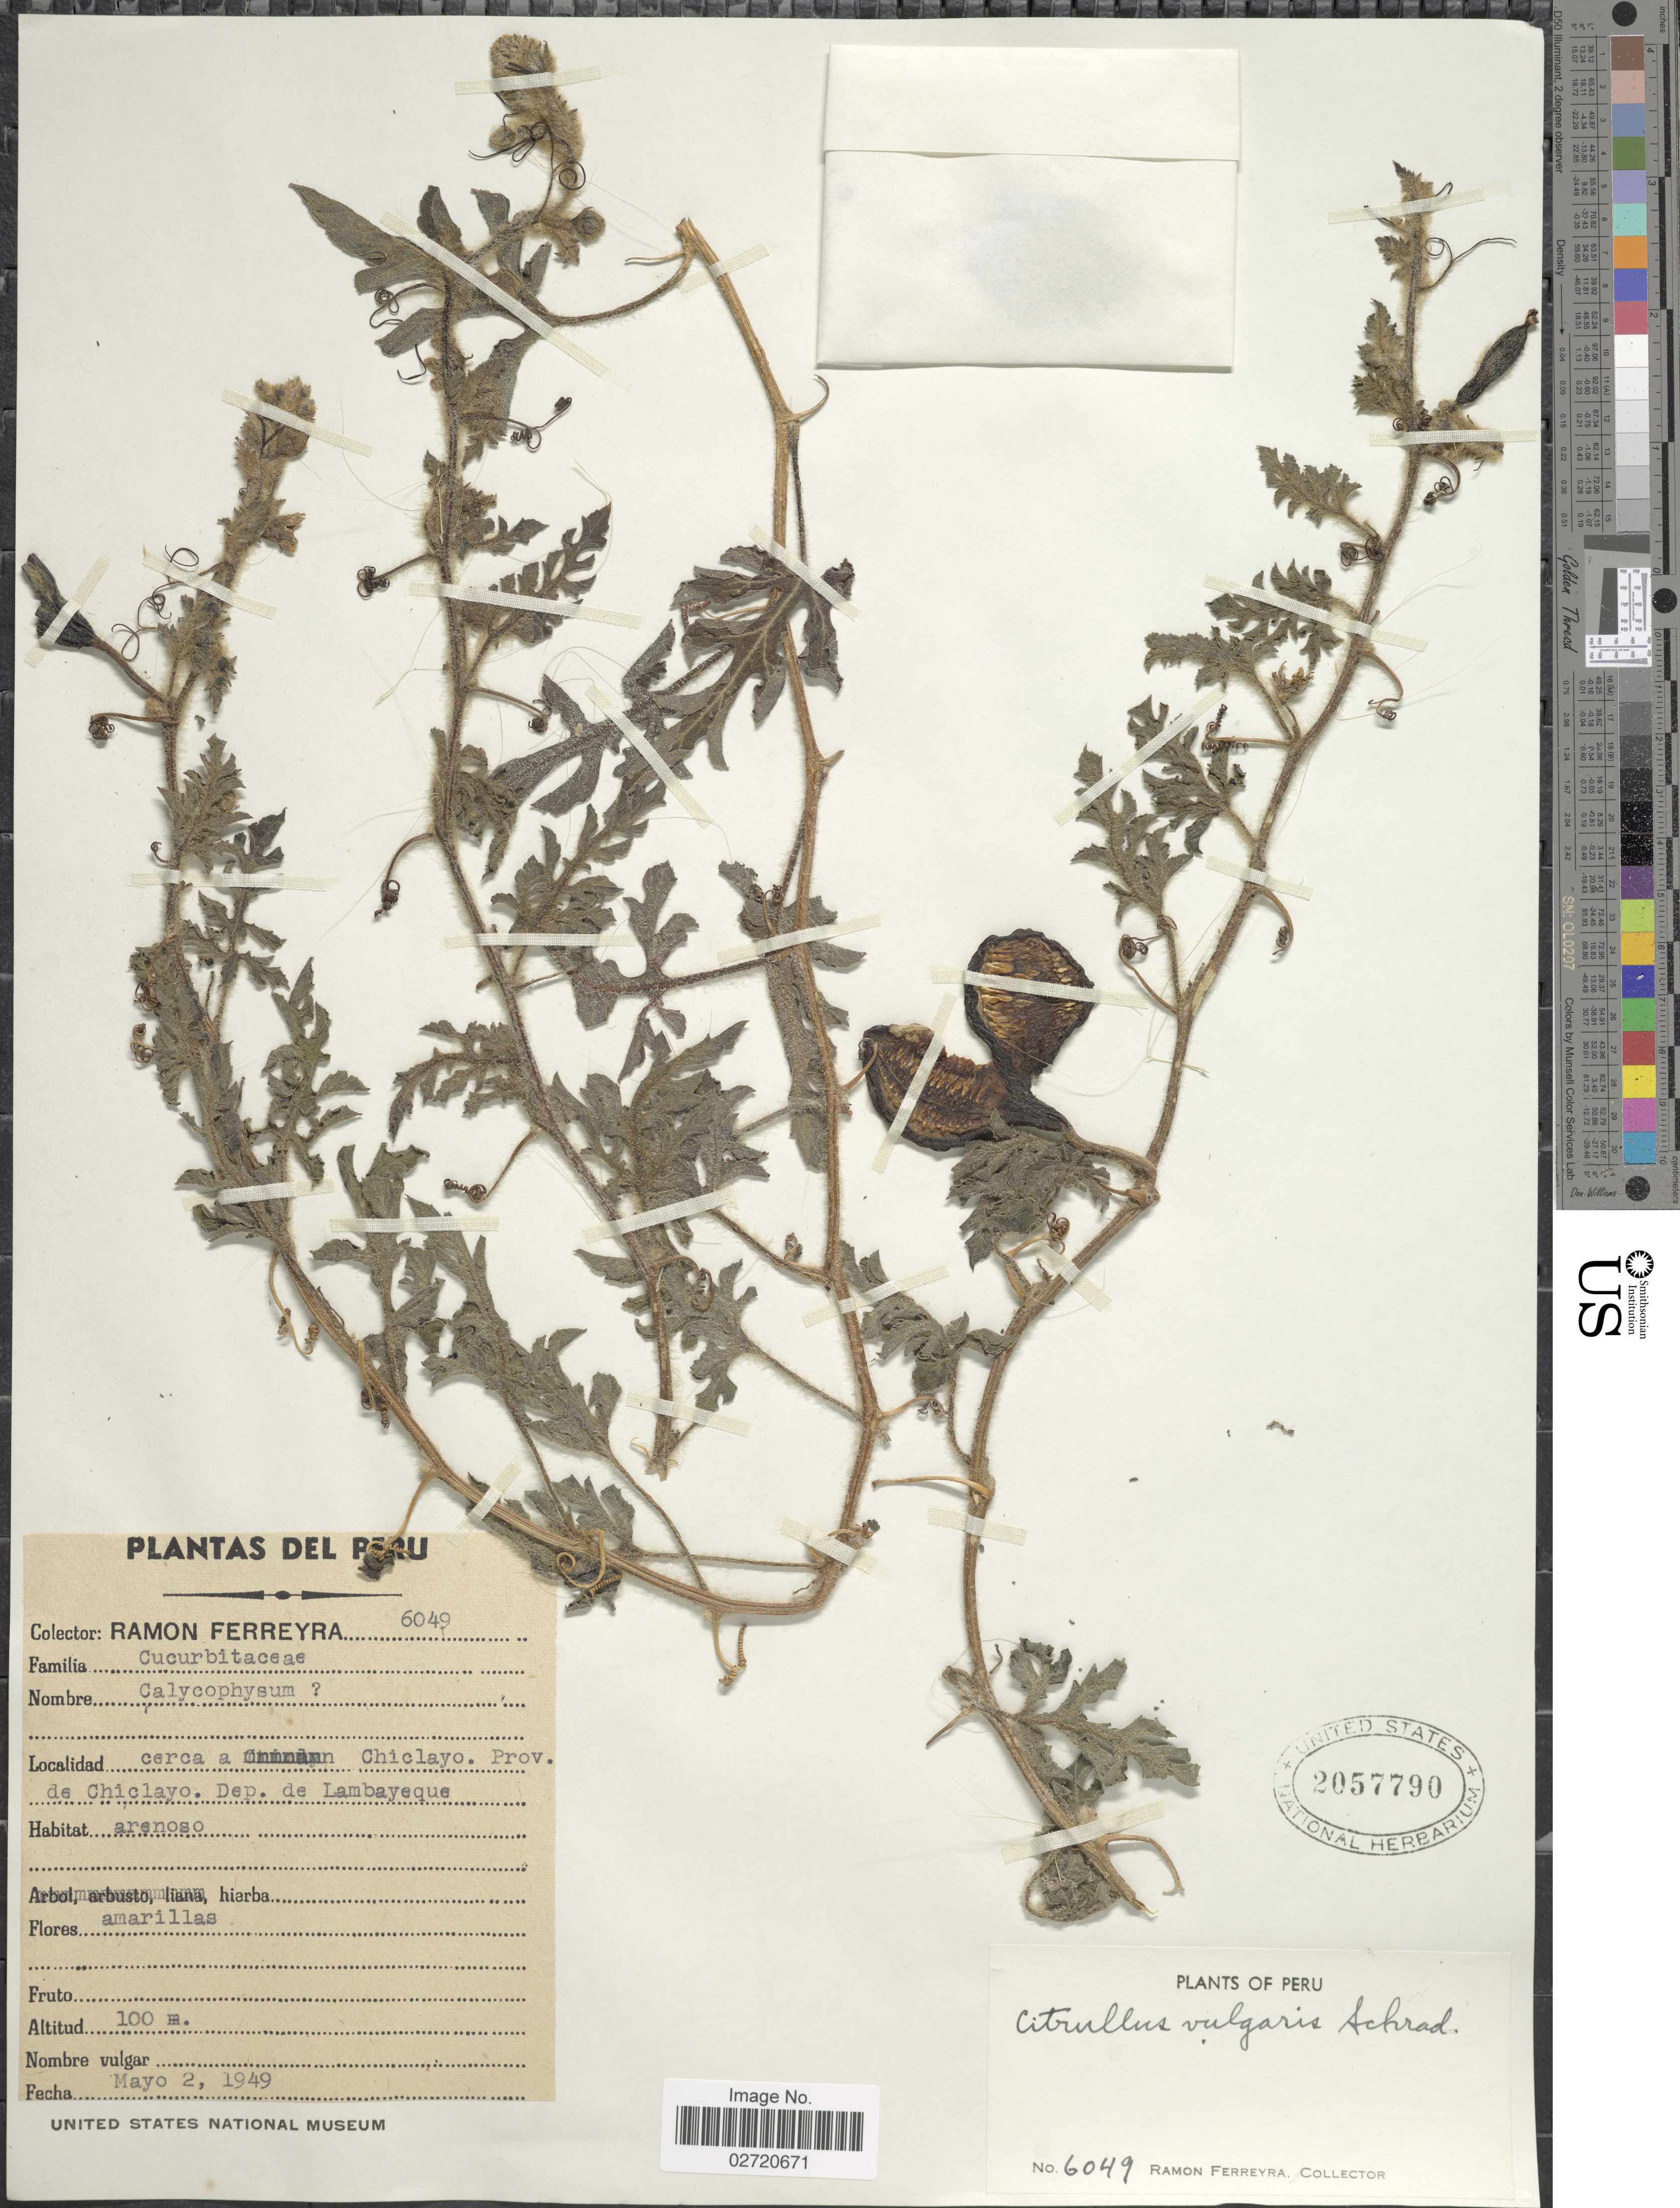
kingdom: Plantae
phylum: Tracheophyta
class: Magnoliopsida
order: Cucurbitales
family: Cucurbitaceae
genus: Citrullus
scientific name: Citrullus lanatus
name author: (Thunb.) Matsum. & Nakai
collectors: R. A. Ferreyra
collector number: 6049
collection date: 1949-05-02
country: Peru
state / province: Lambayeque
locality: Cerca a Chiclayo. Prov. de Chiclayo. Dep. de Lambayeque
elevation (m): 100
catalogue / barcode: US 2057790